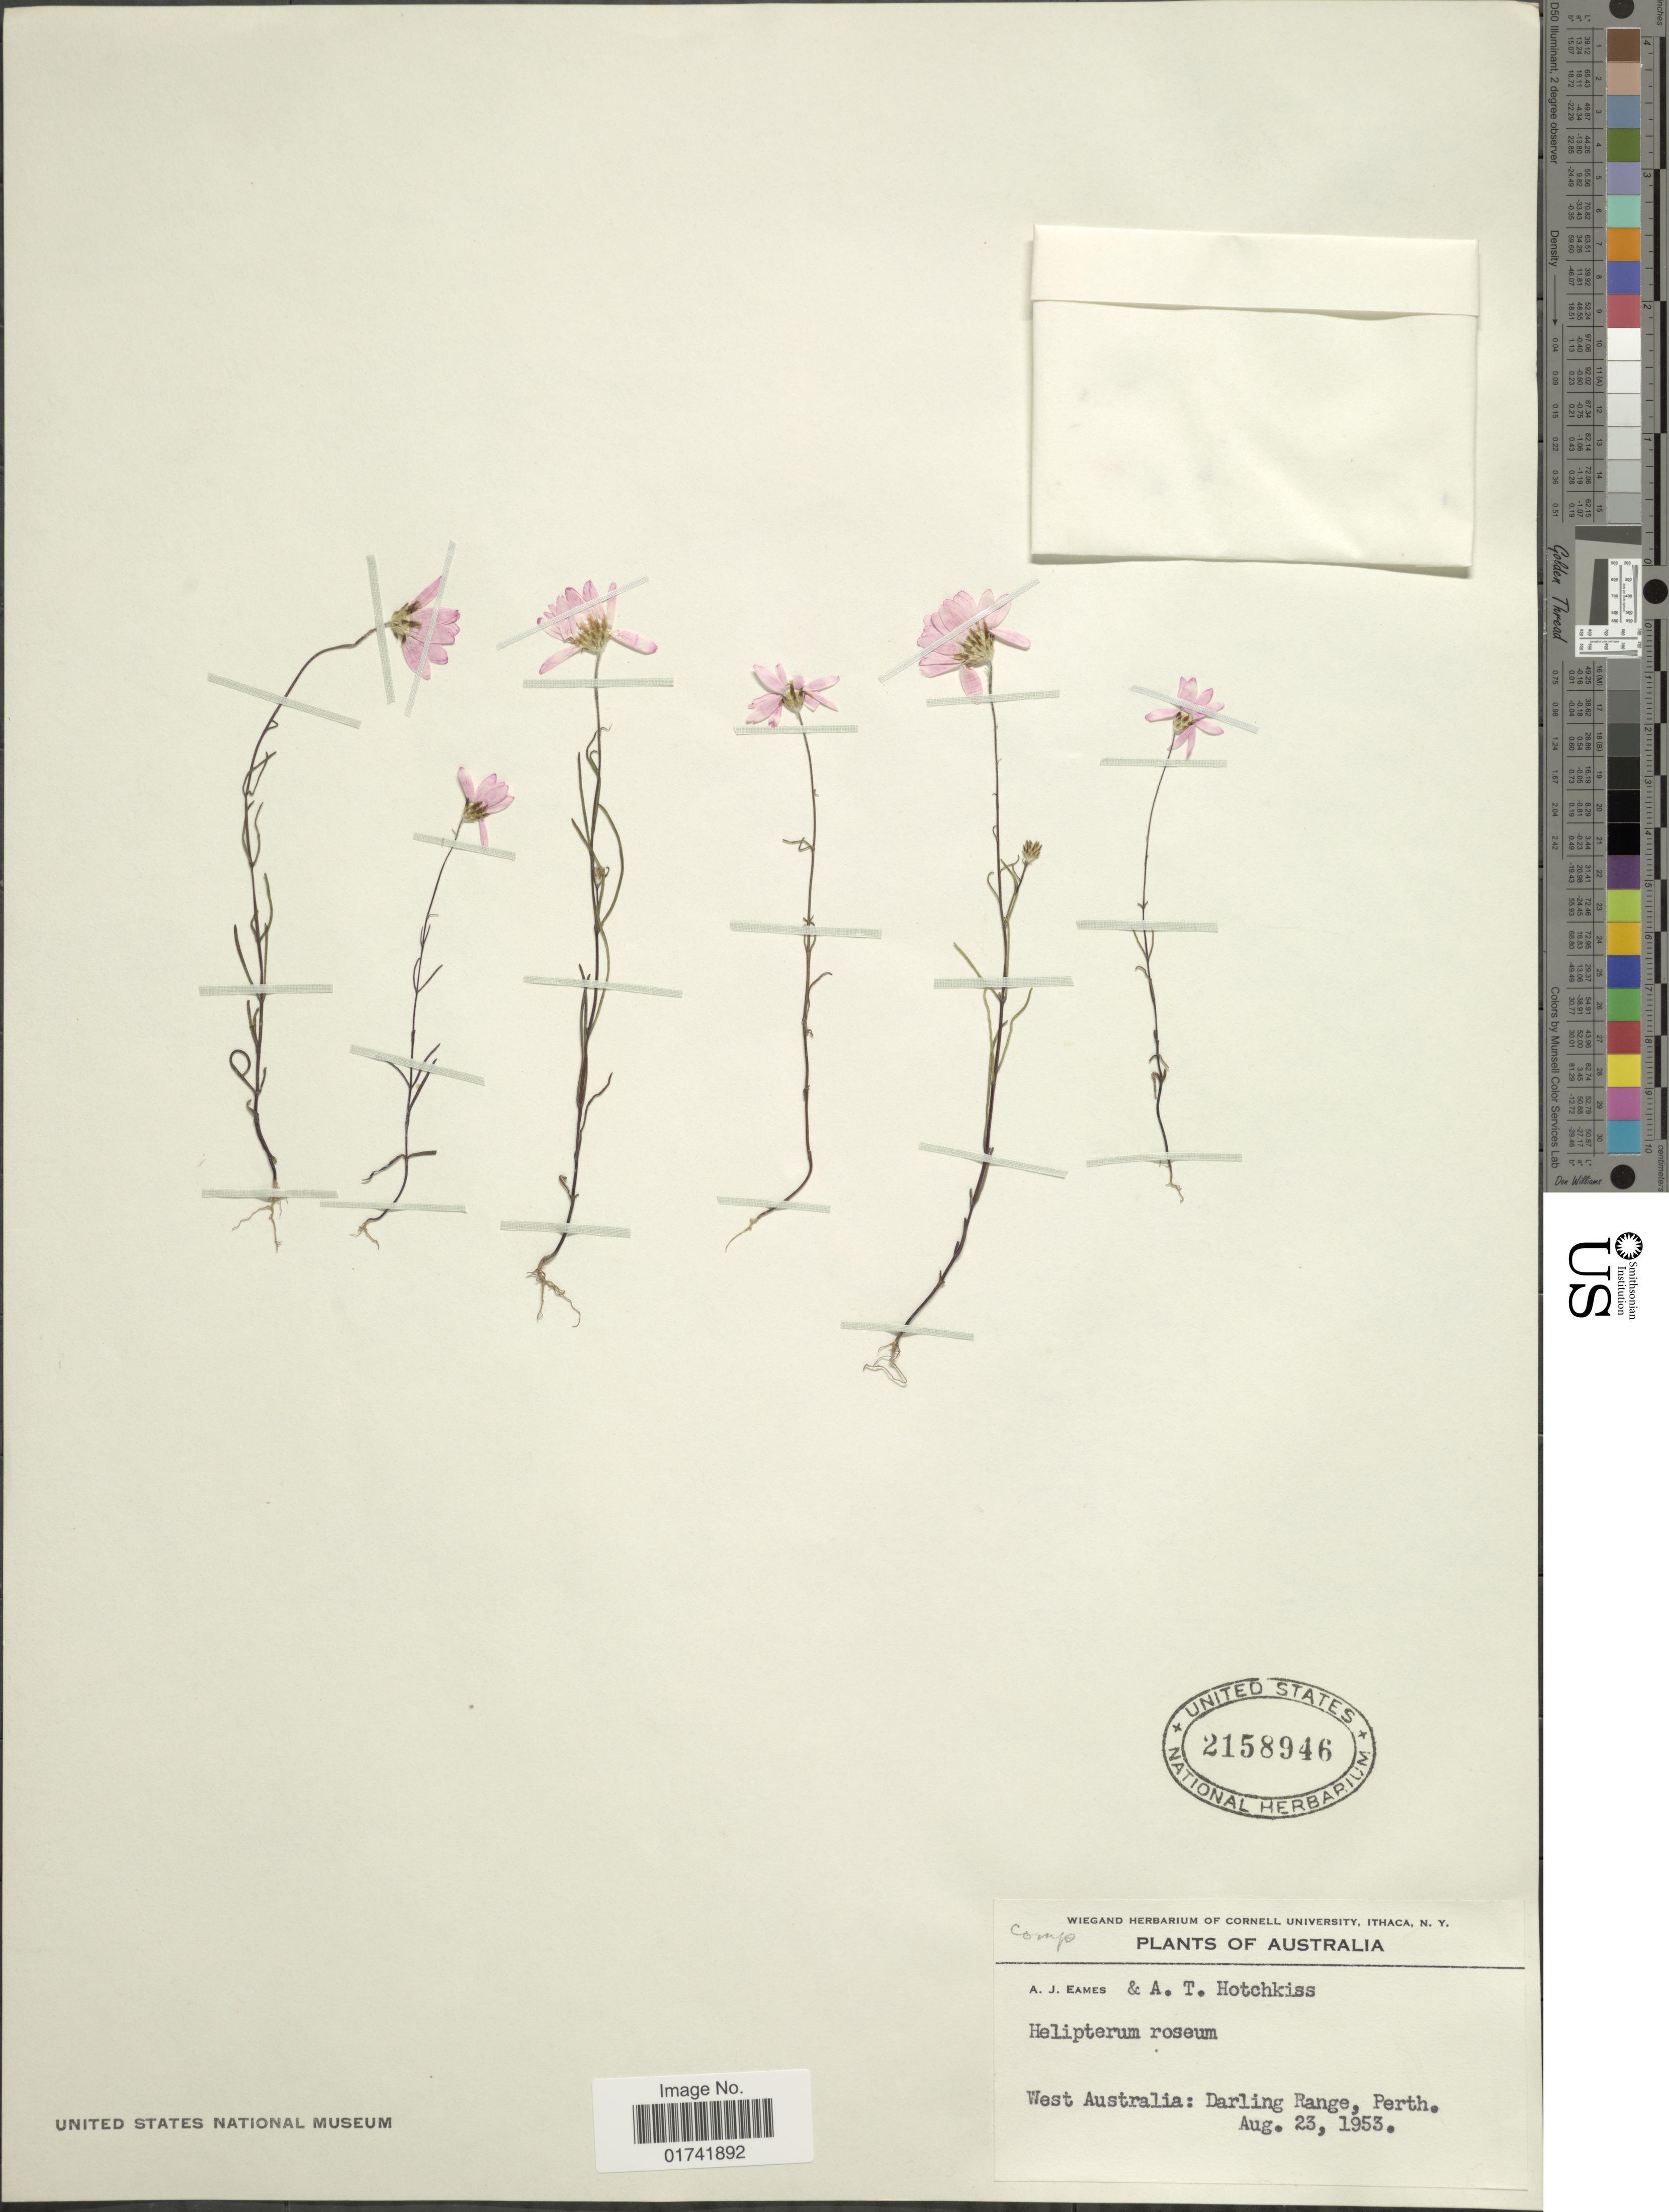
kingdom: Plantae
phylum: Tracheophyta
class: Magnoliopsida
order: Asterales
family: Asteraceae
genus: Helipterum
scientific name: Helipterum roseum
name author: Benth.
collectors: A. J. Eames & A. Hotchkiss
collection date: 1953-08-23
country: Australia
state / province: Western Australia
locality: Darling Range, Perth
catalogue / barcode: US 2158946